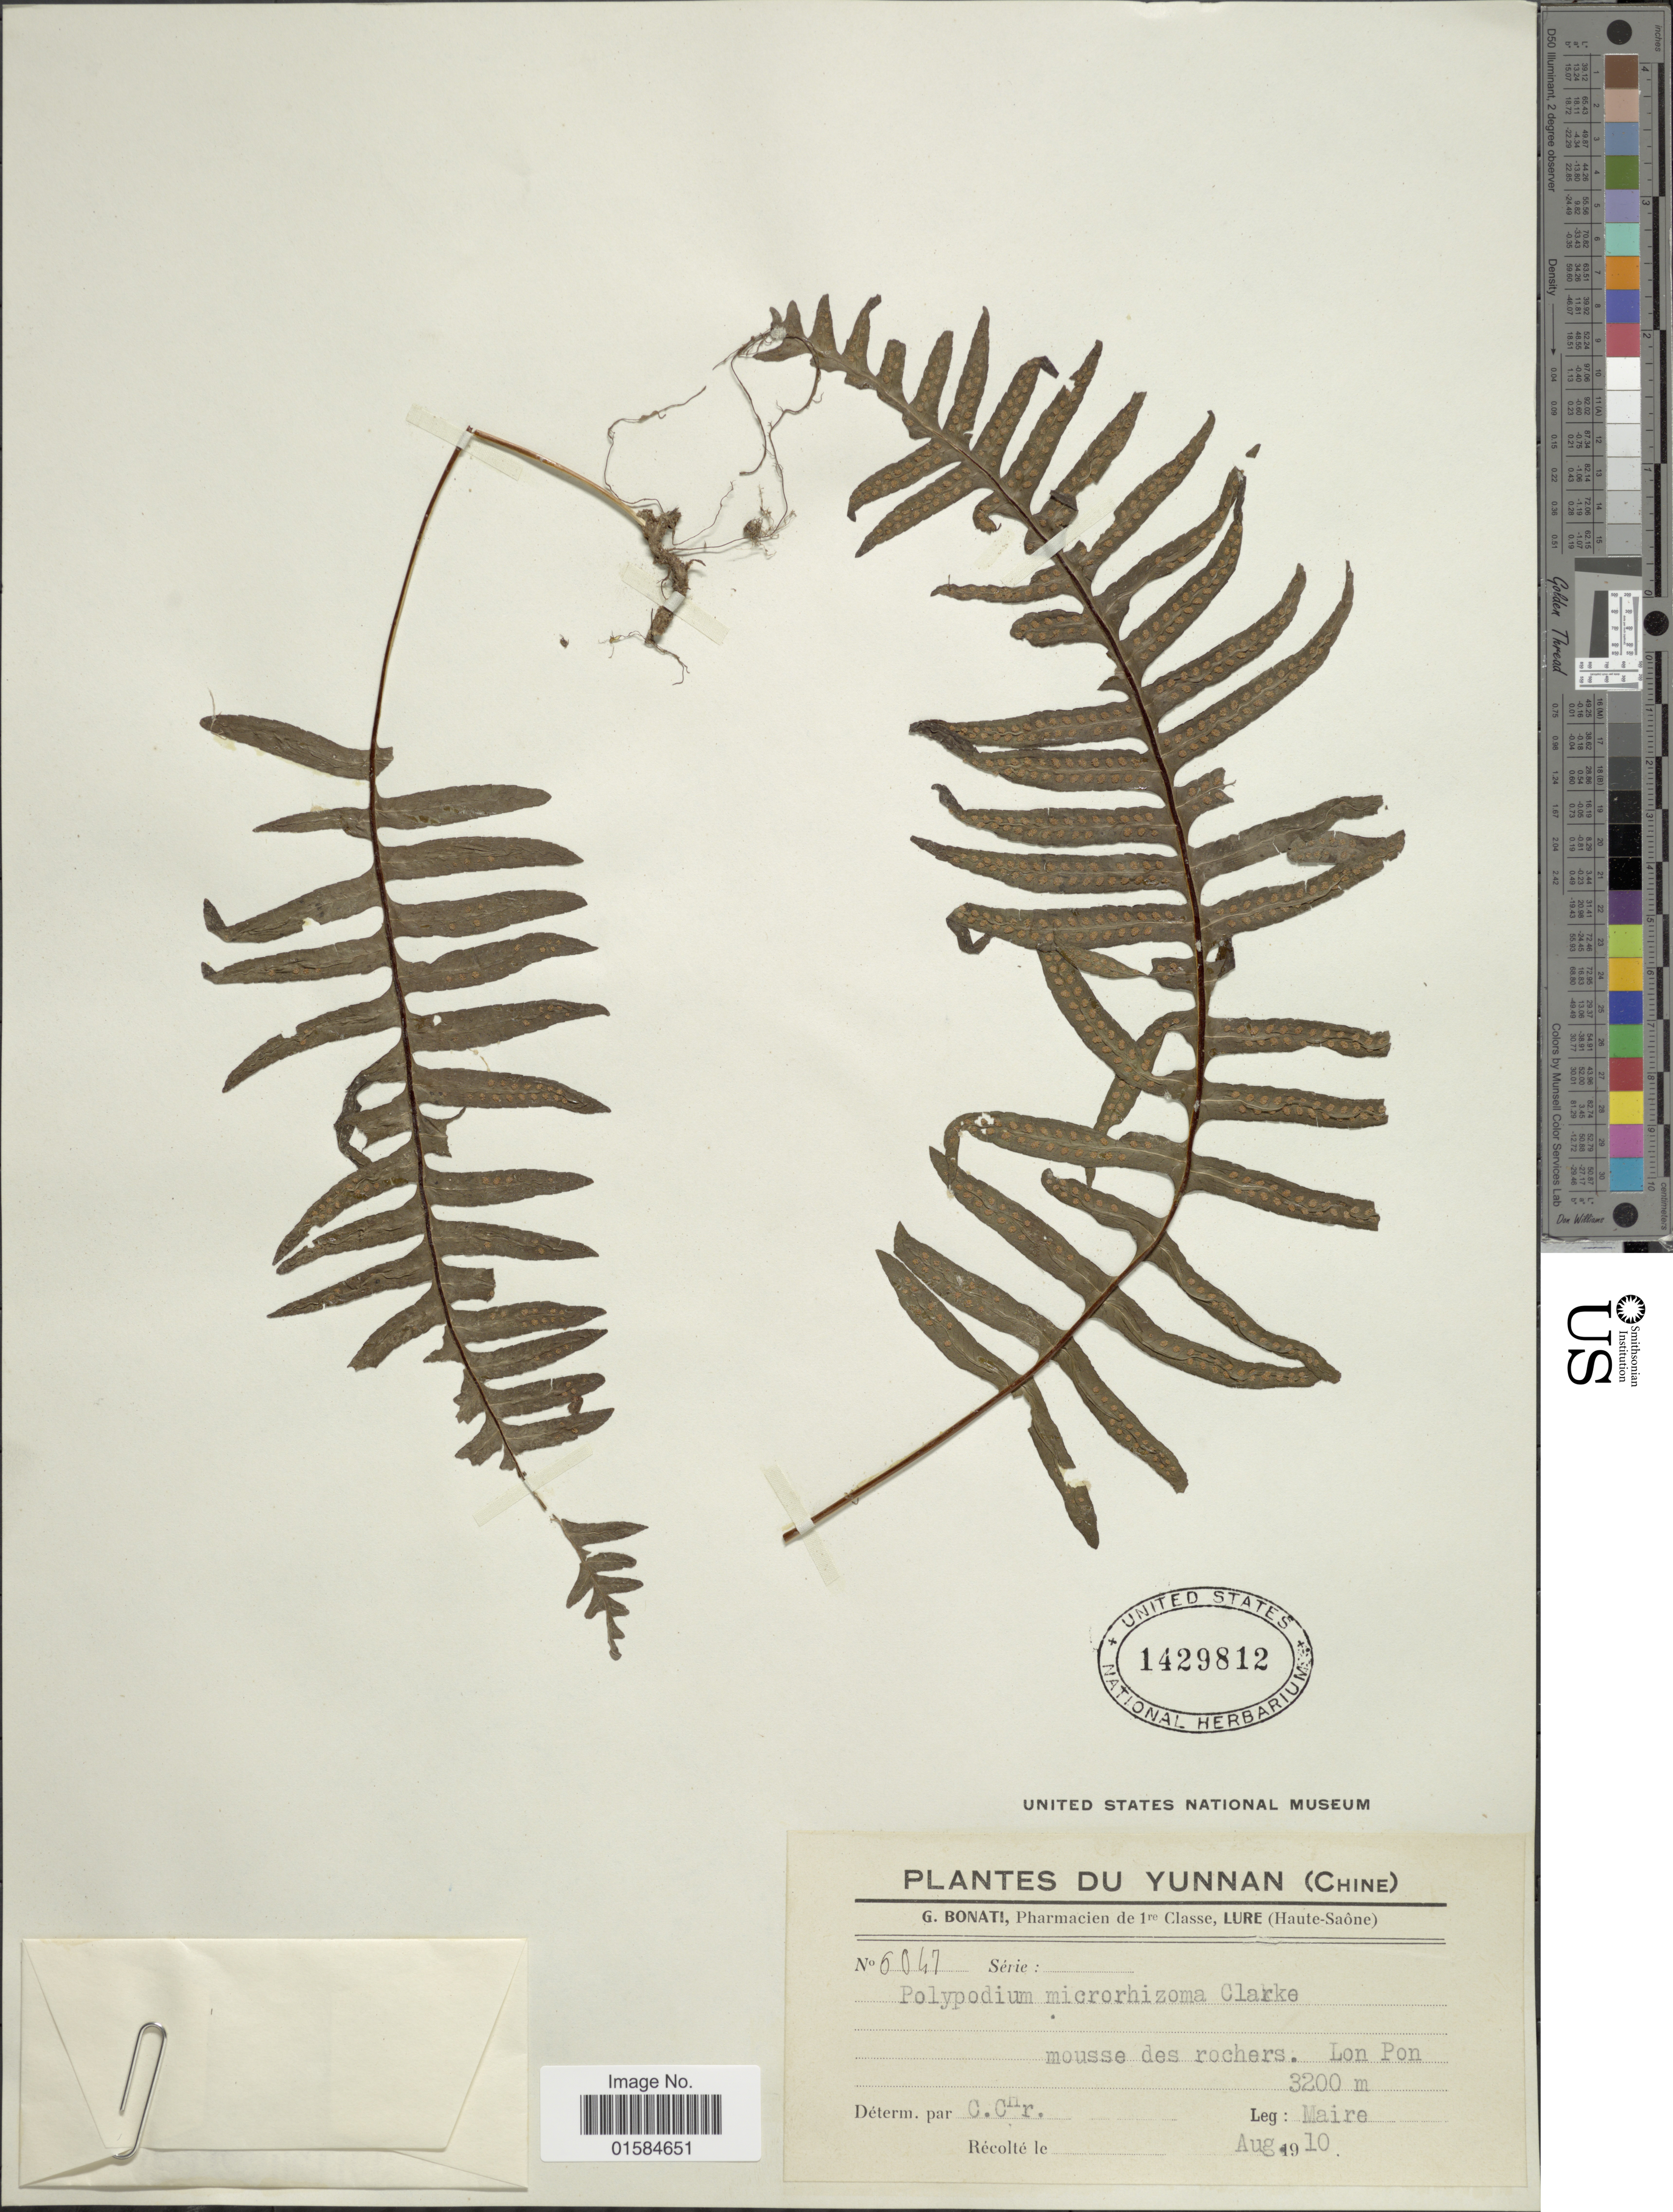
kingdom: Plantae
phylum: Tracheophyta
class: Polypodiopsida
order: Polypodiales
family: Polypodiaceae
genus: Goniophlebium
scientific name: Goniophlebium microrhizoma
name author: (C.B. Clarke) Bedd.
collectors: Maire, --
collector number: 6047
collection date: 1910-08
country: China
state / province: Yunnan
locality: Yunnan, Chine, Lon Pon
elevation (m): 3200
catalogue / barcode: US 1429812